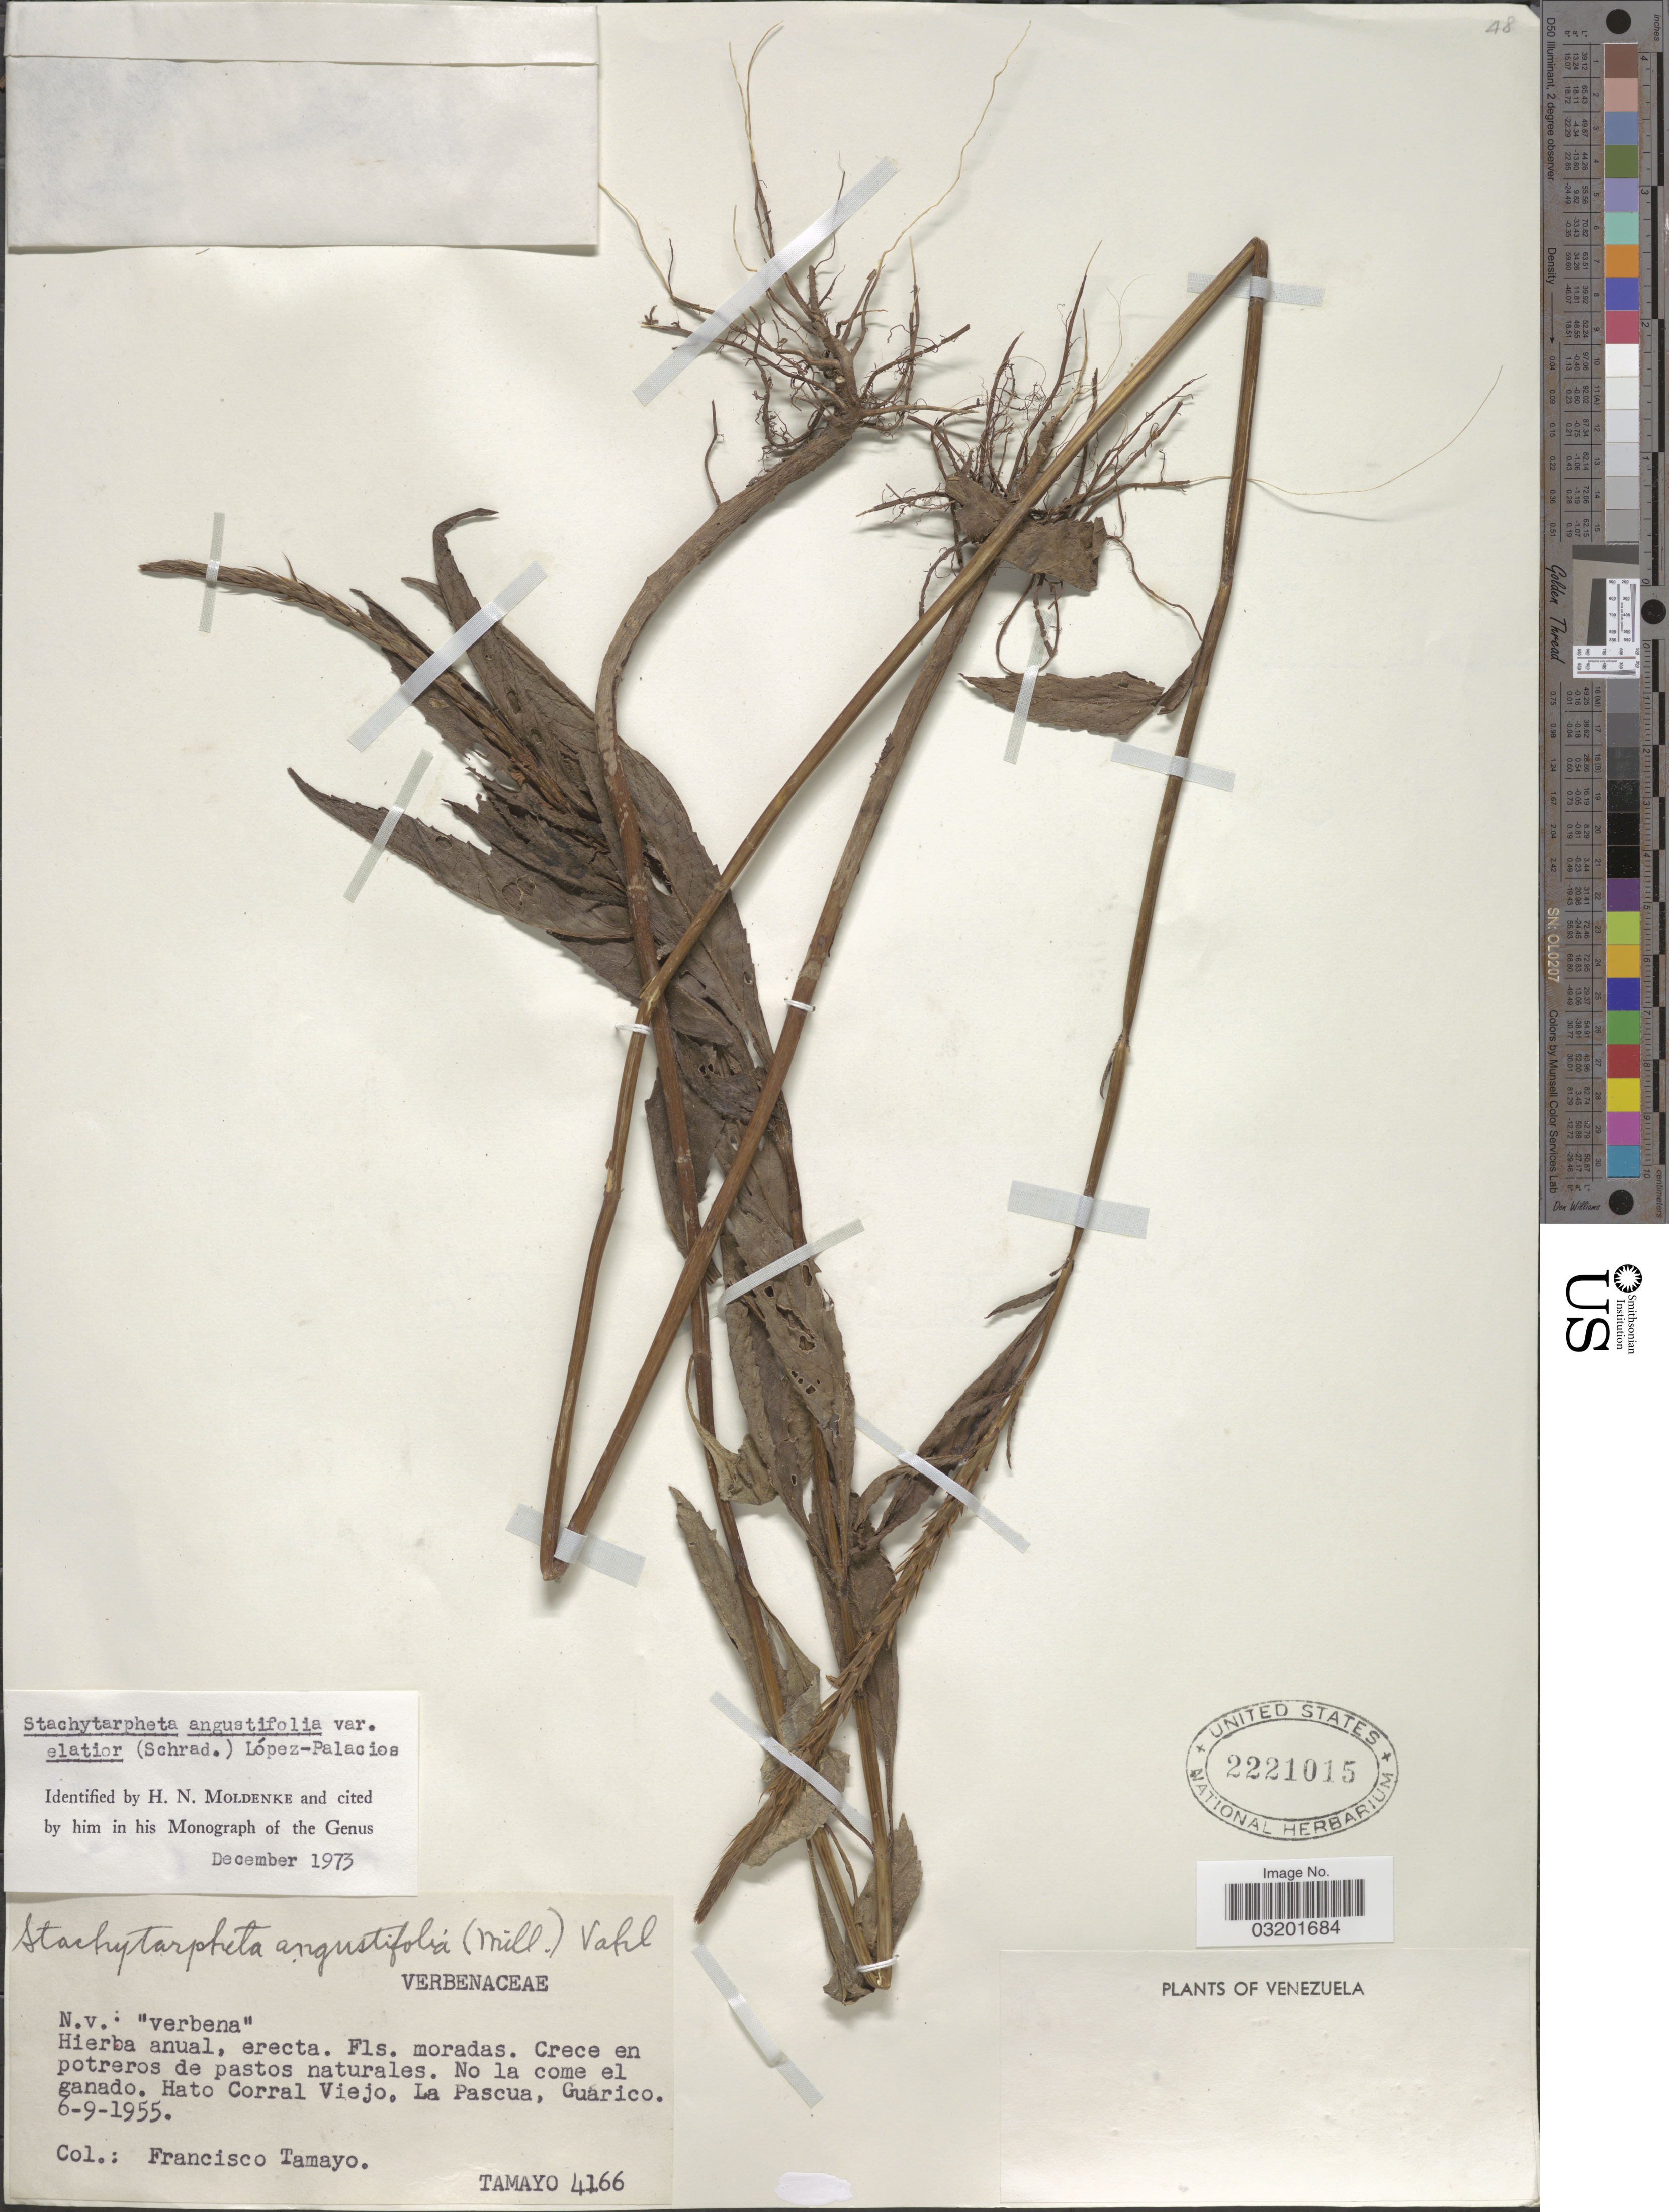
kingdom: Plantae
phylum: Tracheophyta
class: Magnoliopsida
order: Lamiales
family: Verbenaceae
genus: Stachytarpheta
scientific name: Stachytarpheta angustifolia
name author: (Mill.) Vahl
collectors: F. Tamayo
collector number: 4166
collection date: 1955-09-06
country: Venezuela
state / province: Guárico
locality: Hato Corral Viejo. La Pascua.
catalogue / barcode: US 2221015